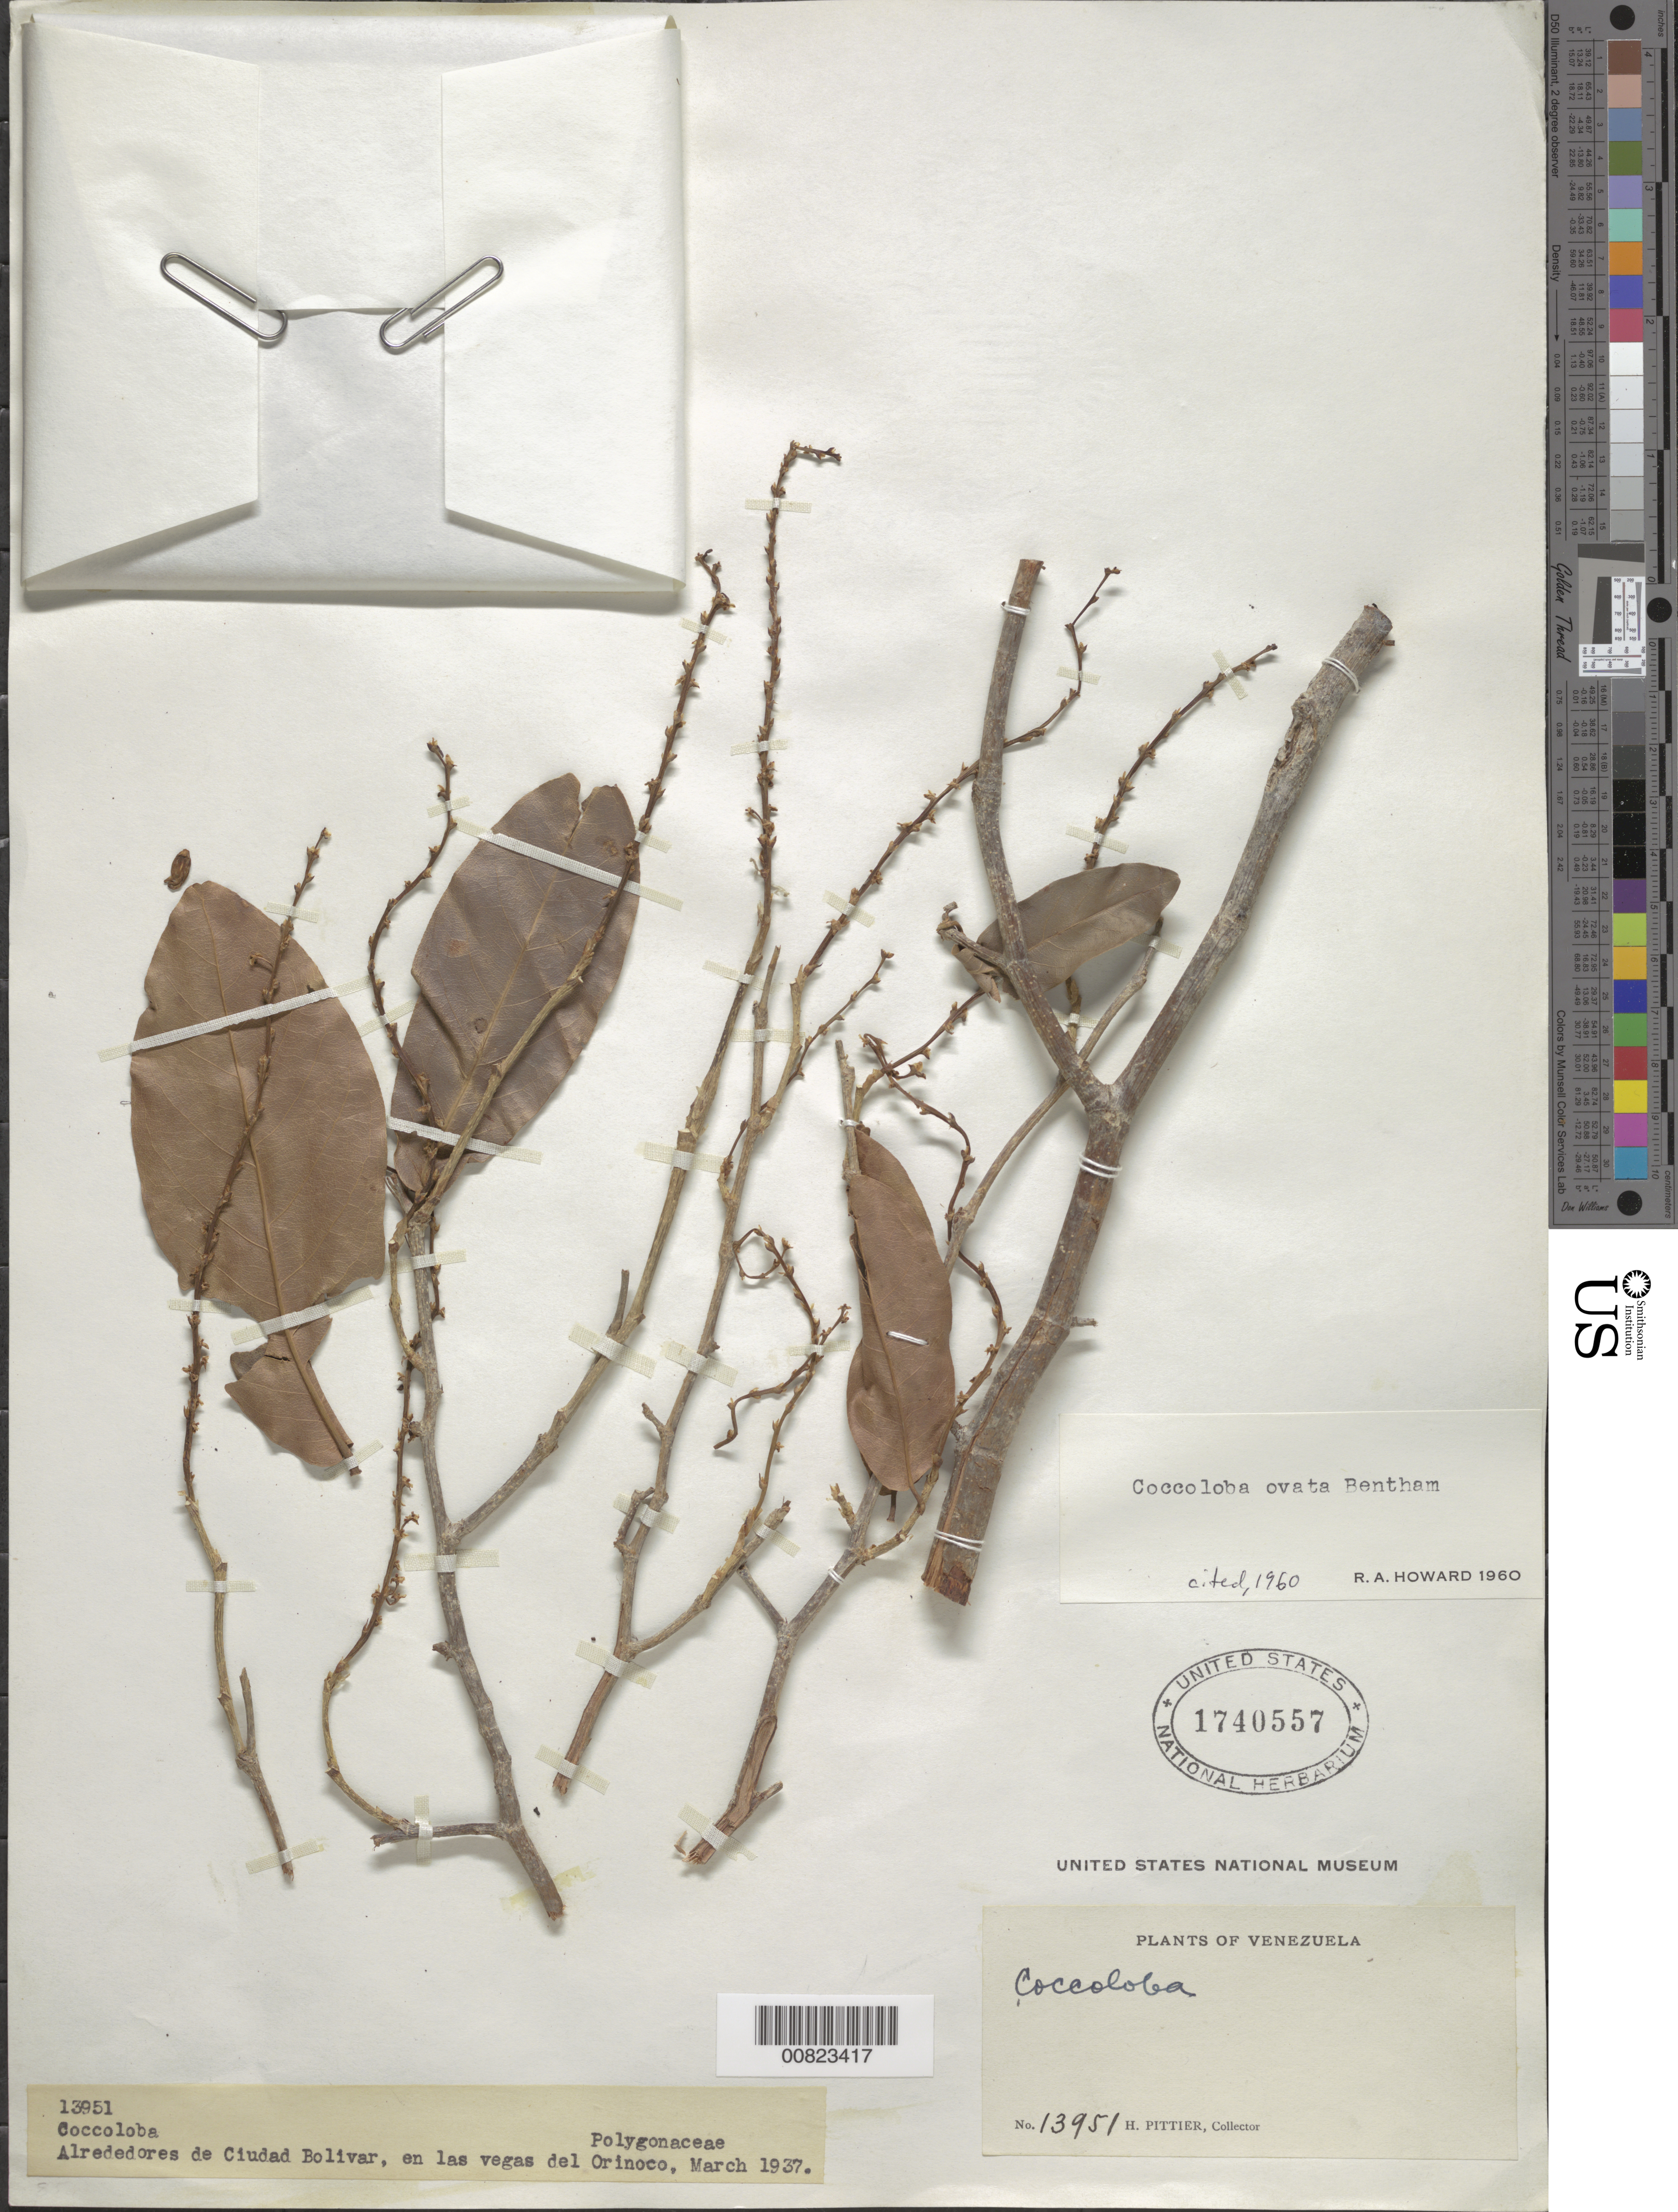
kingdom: Plantae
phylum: Tracheophyta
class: Magnoliopsida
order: Caryophyllales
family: Polygonaceae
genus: Coccoloba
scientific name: Coccoloba ovata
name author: Benth.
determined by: Howard, R. A.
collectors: H. F. Pittier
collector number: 13951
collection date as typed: Mar-37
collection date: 1937-03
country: Venezuela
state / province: Bolívar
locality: Ciudad Bolívar, Río Orinoco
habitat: En las vegas del rio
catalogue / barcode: US 1740557